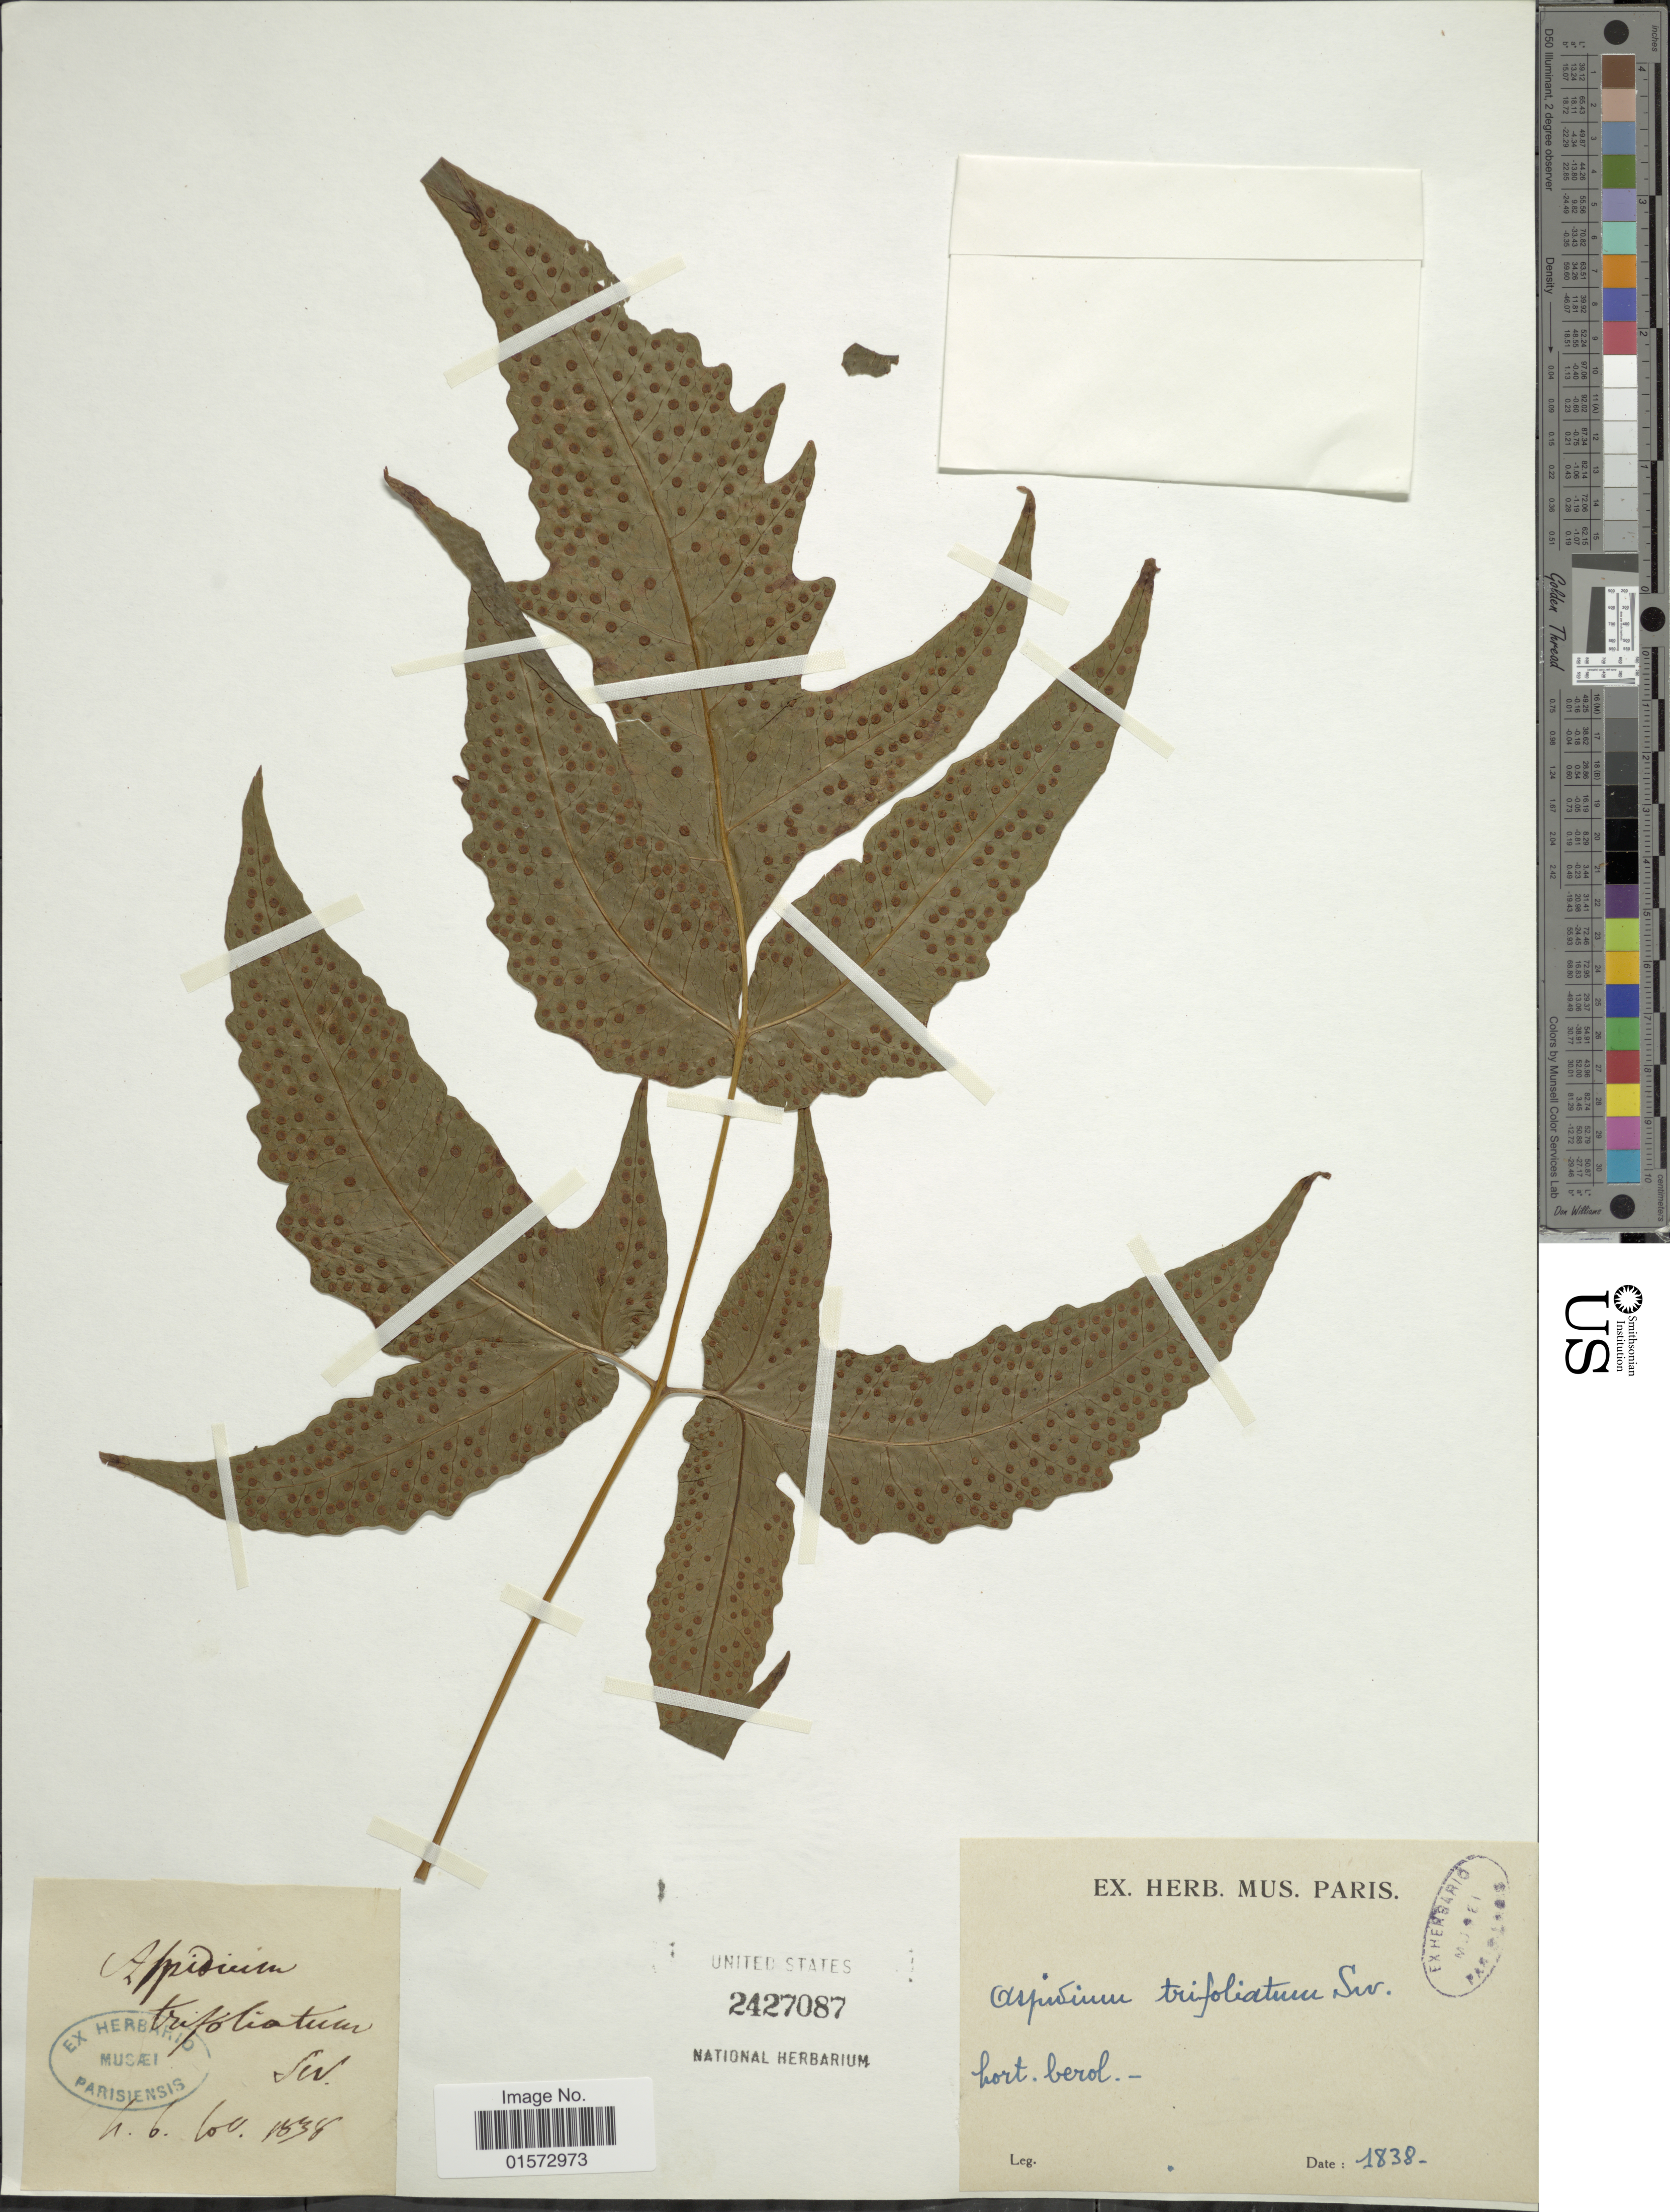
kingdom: Plantae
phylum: Tracheophyta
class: Polypodiopsida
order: Polypodiales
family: Tectariaceae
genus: Tectaria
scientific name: Tectaria heracleifolia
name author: (Willd.) Underw.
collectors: ex herb. Mus. Paris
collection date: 1838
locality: Hort. Berol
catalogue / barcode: US 2427087